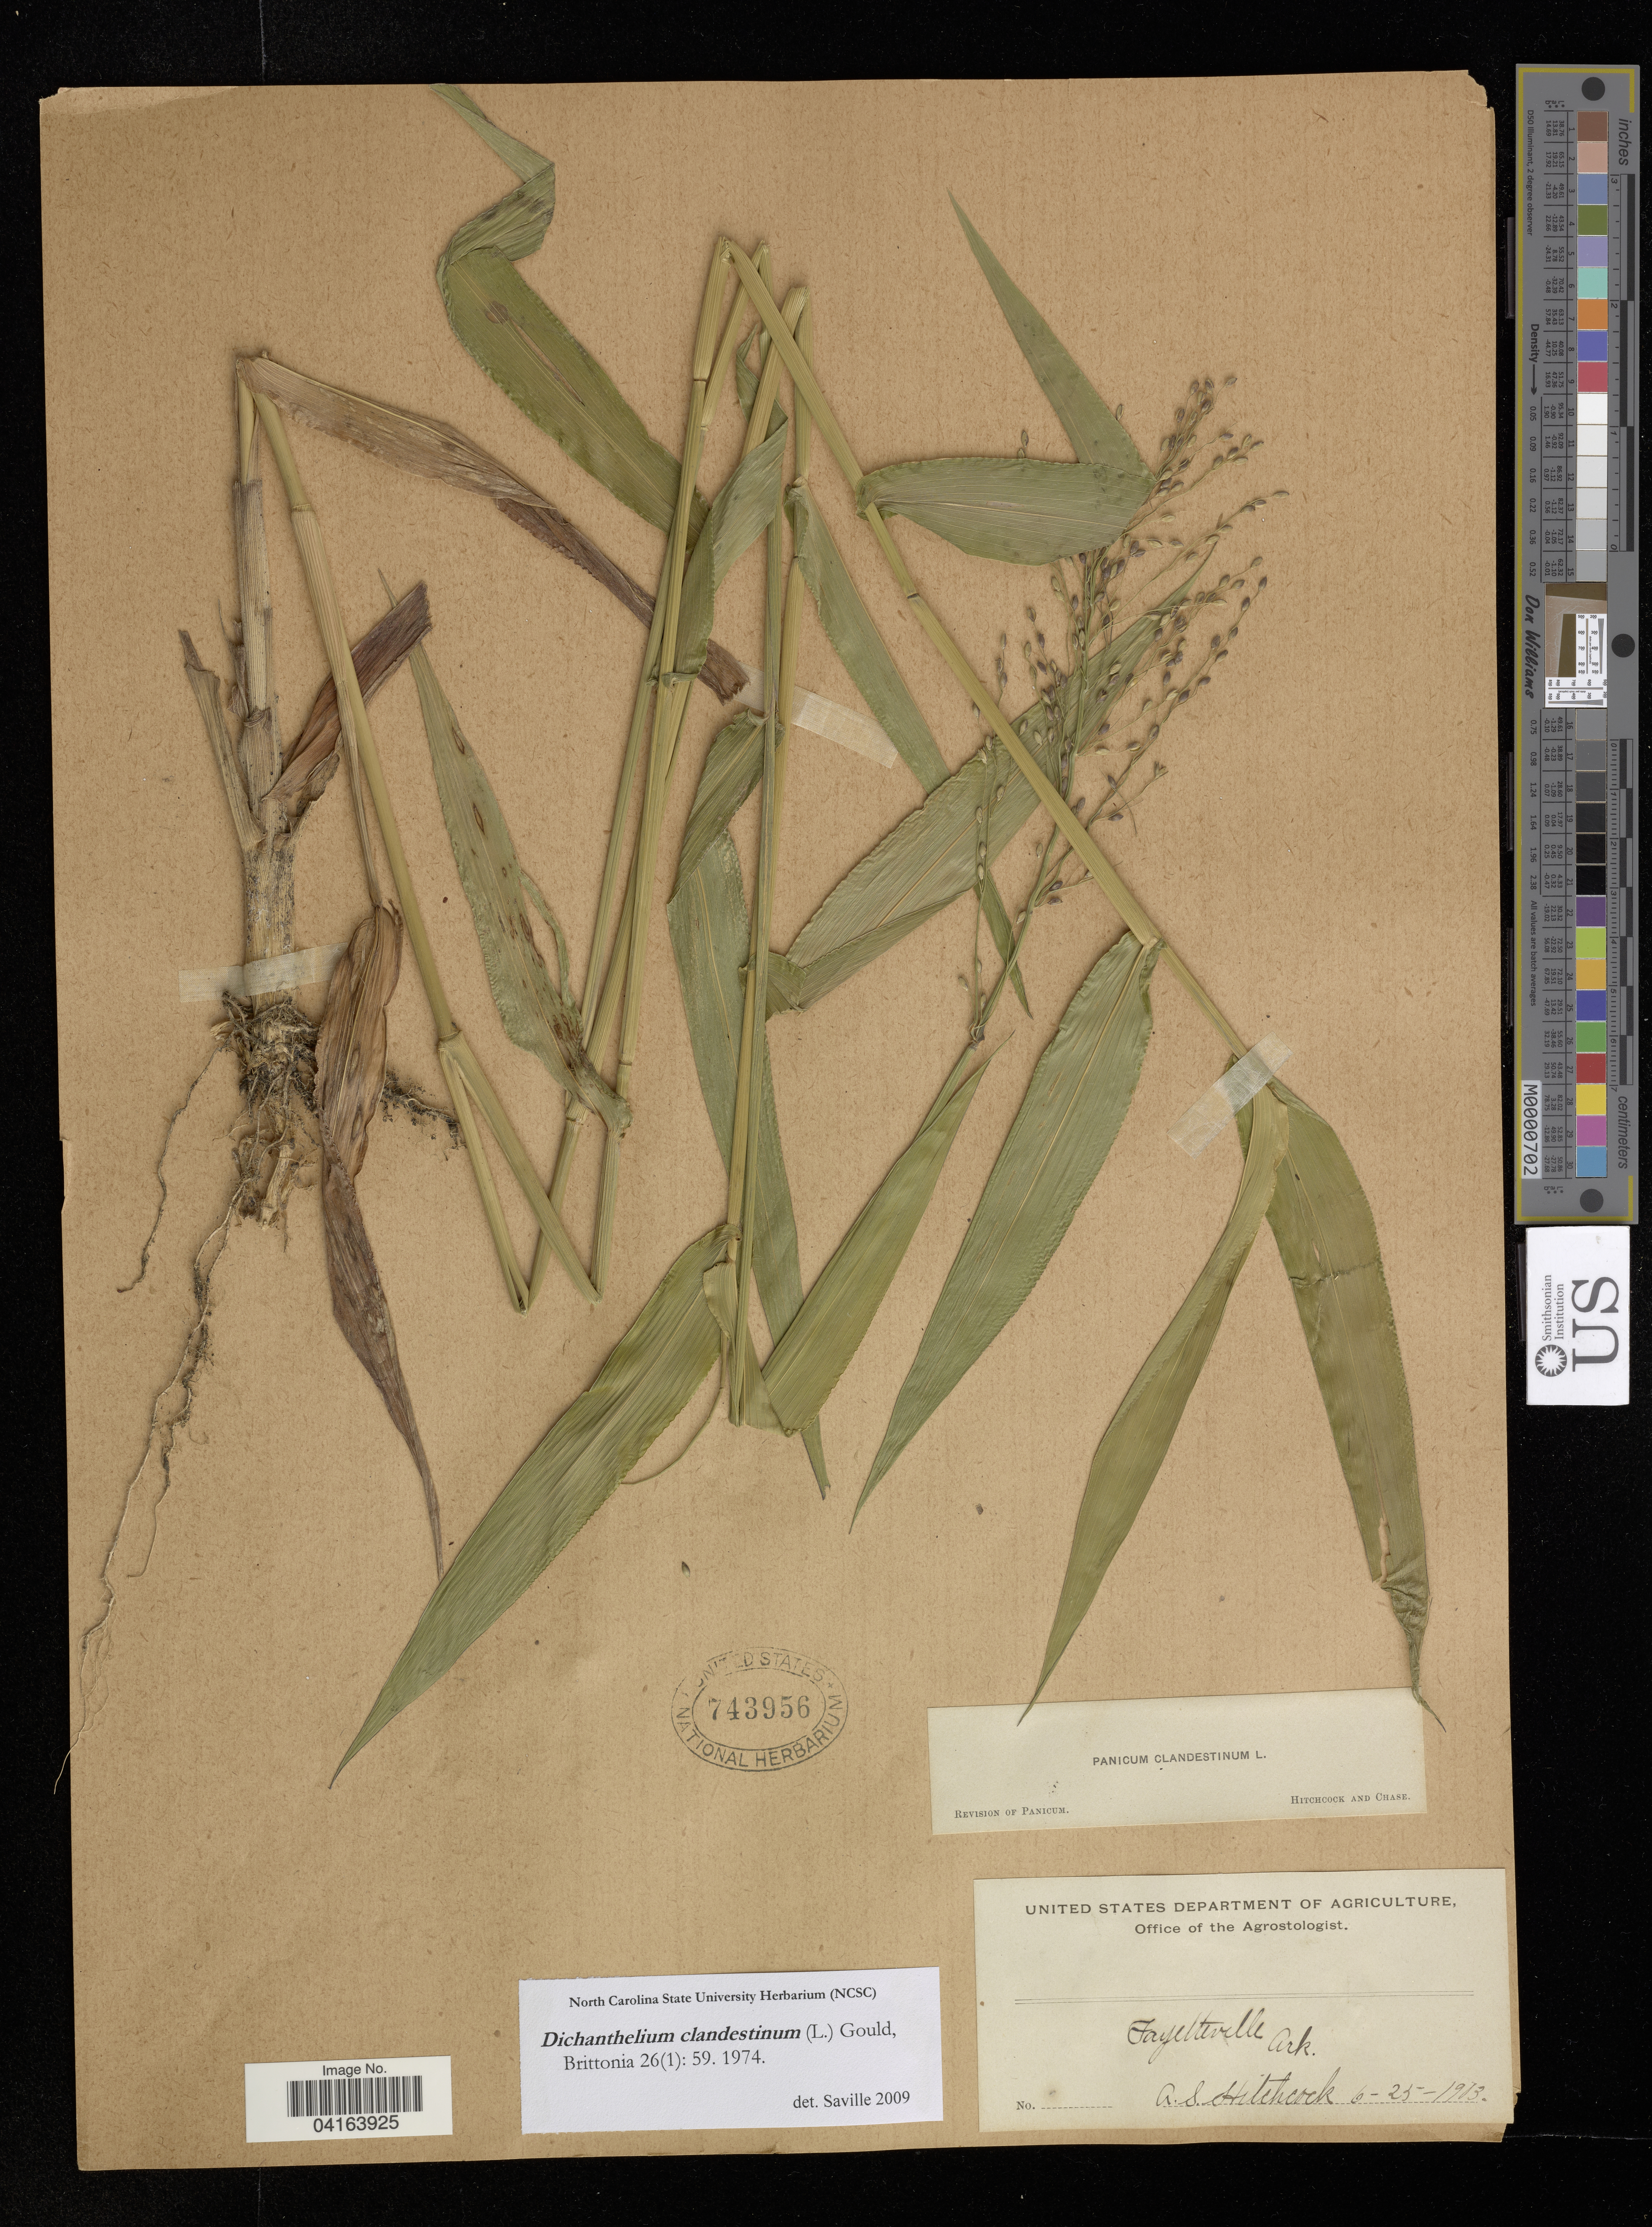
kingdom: Plantae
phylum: Tracheophyta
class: Liliopsida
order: Poales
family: Poaceae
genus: Dichanthelium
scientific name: Dichanthelium clandestinum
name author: (L.) Gould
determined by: Saville, A. C., (NCSC), North Carolina State University (UNITED STATES)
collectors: A. Hitchcock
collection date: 1903-06-25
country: United States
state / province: Arkansas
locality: Fayetteville.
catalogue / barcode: US 743956